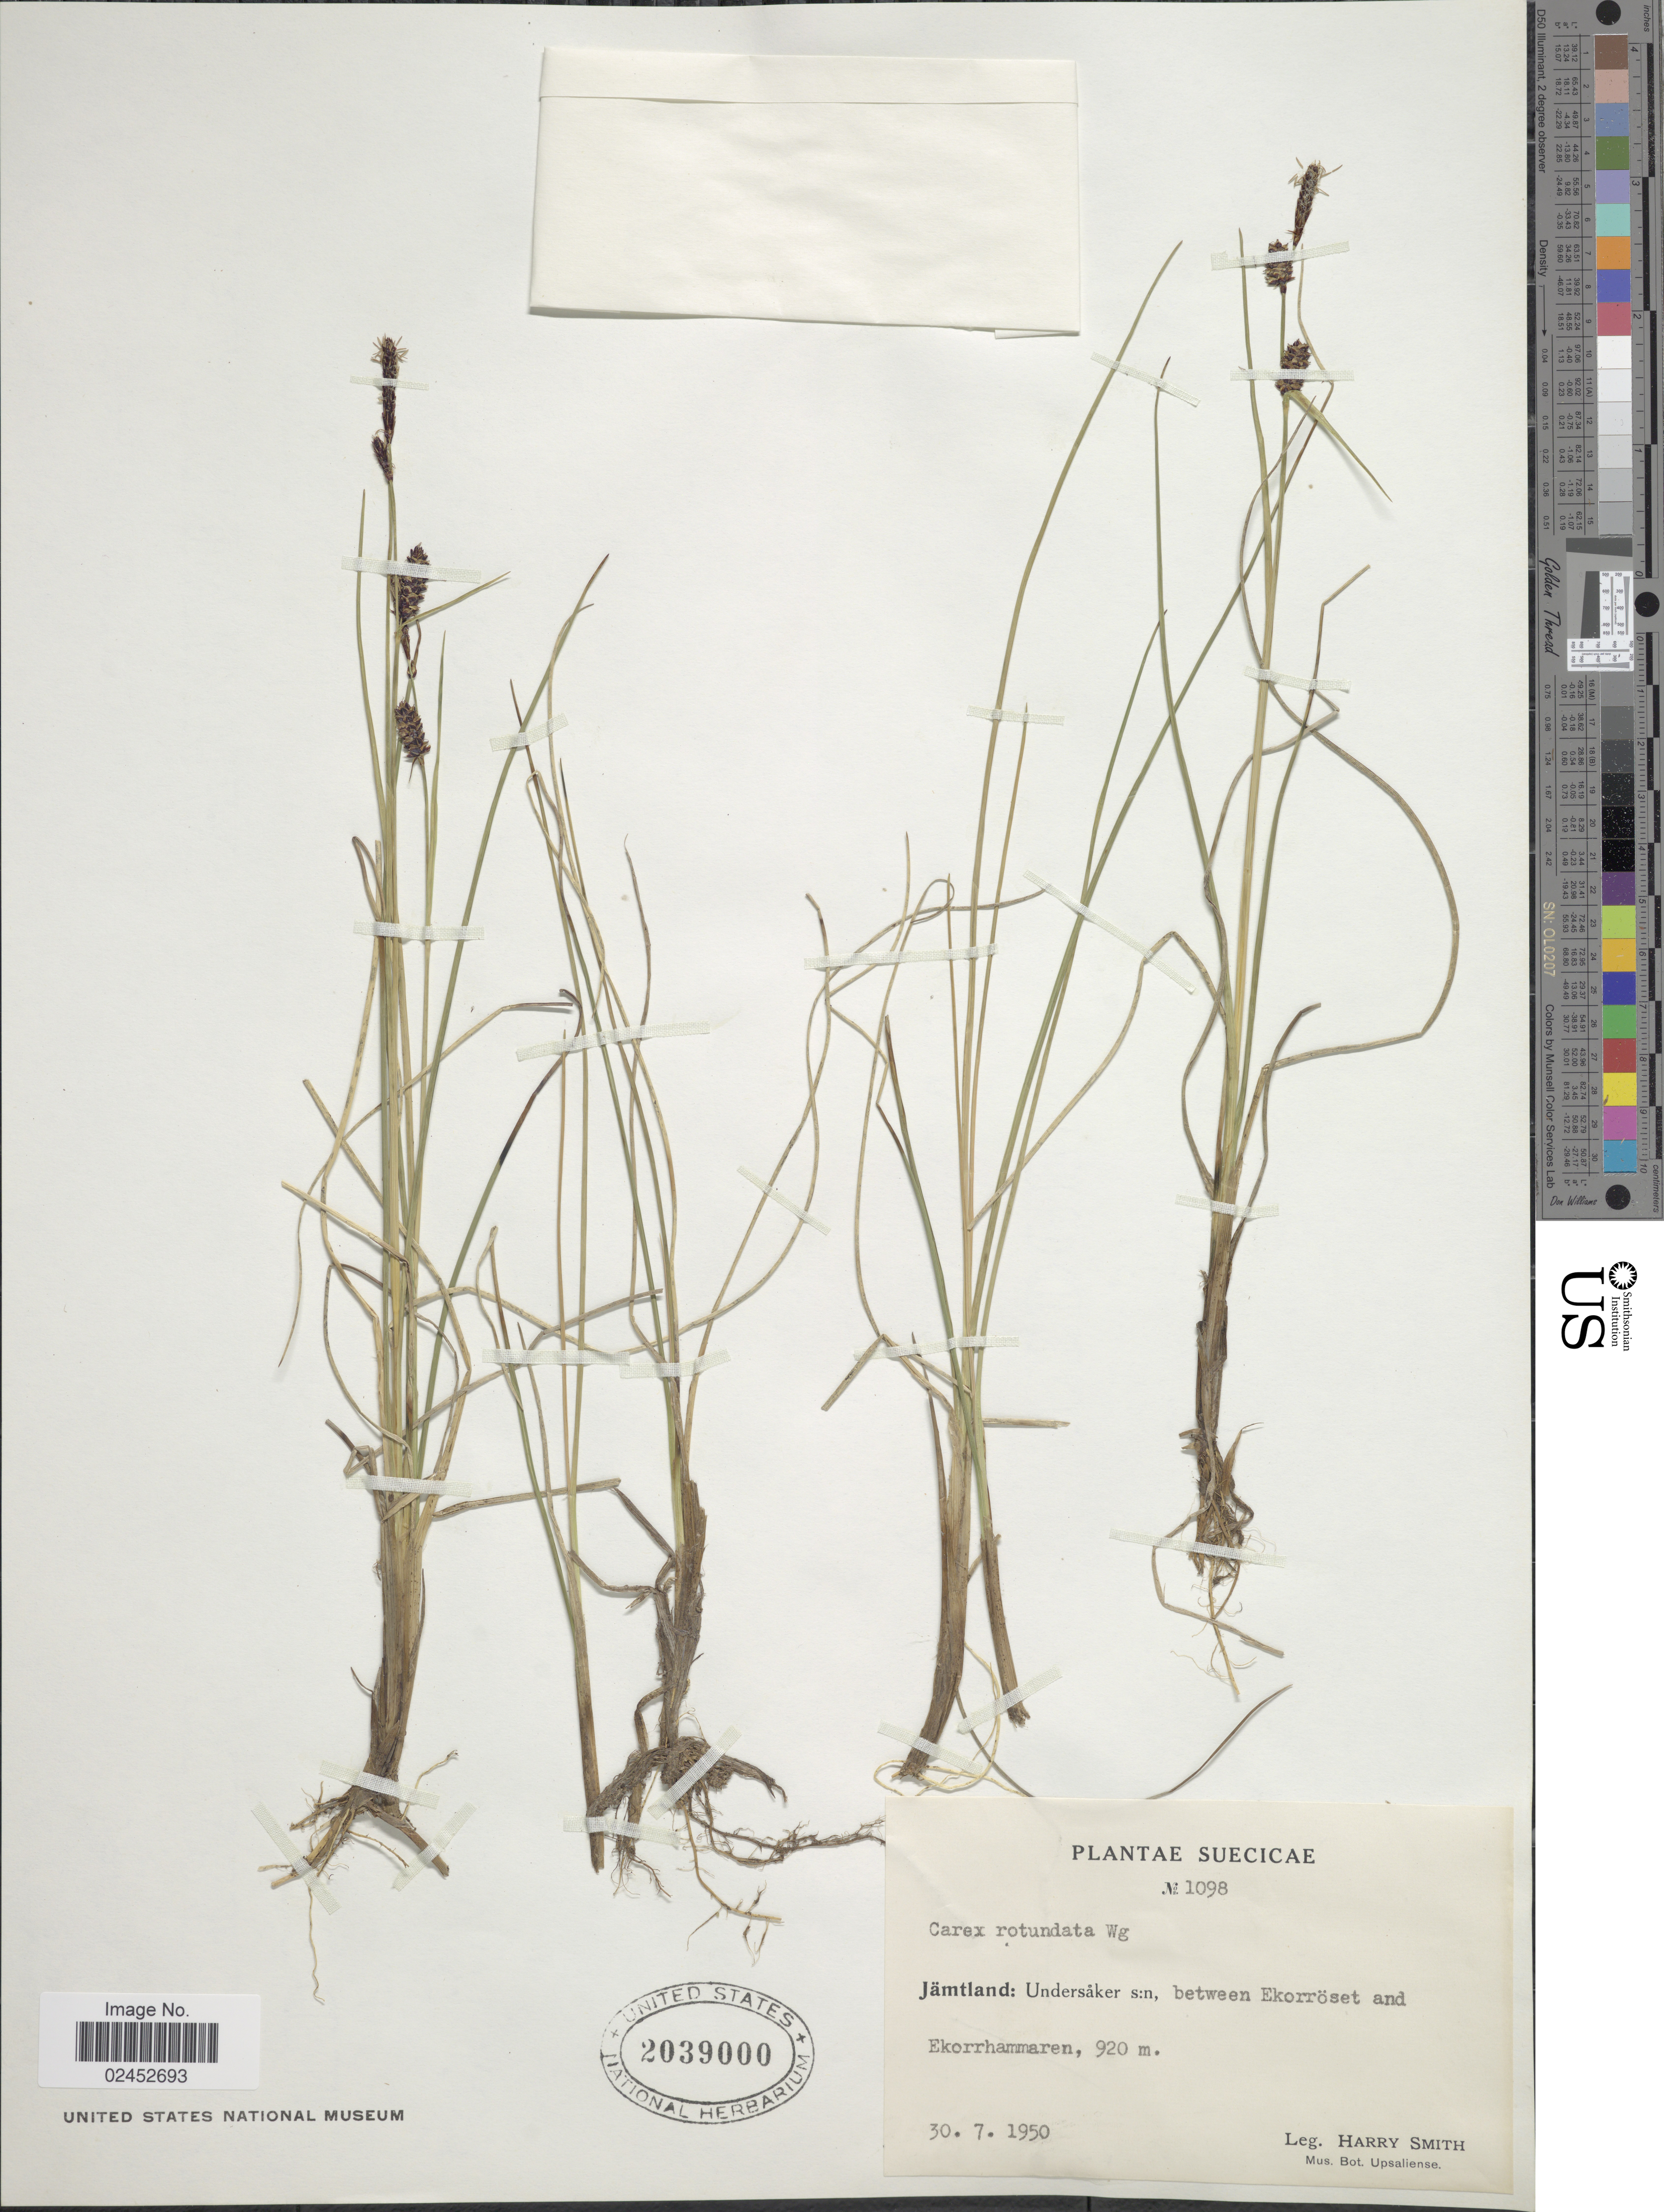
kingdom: Plantae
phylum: Tracheophyta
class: Liliopsida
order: Poales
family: Cyperaceae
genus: Carex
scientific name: Carex rotundata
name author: Wahlenb.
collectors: H. Smith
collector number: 1098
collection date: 1950-07-30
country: Sweden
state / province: Jämtland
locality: Suecicae, Jamtland: Undersaker s:n, betwee Ekorroset and Ekorrhammaren.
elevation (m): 920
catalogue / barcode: US 2039000